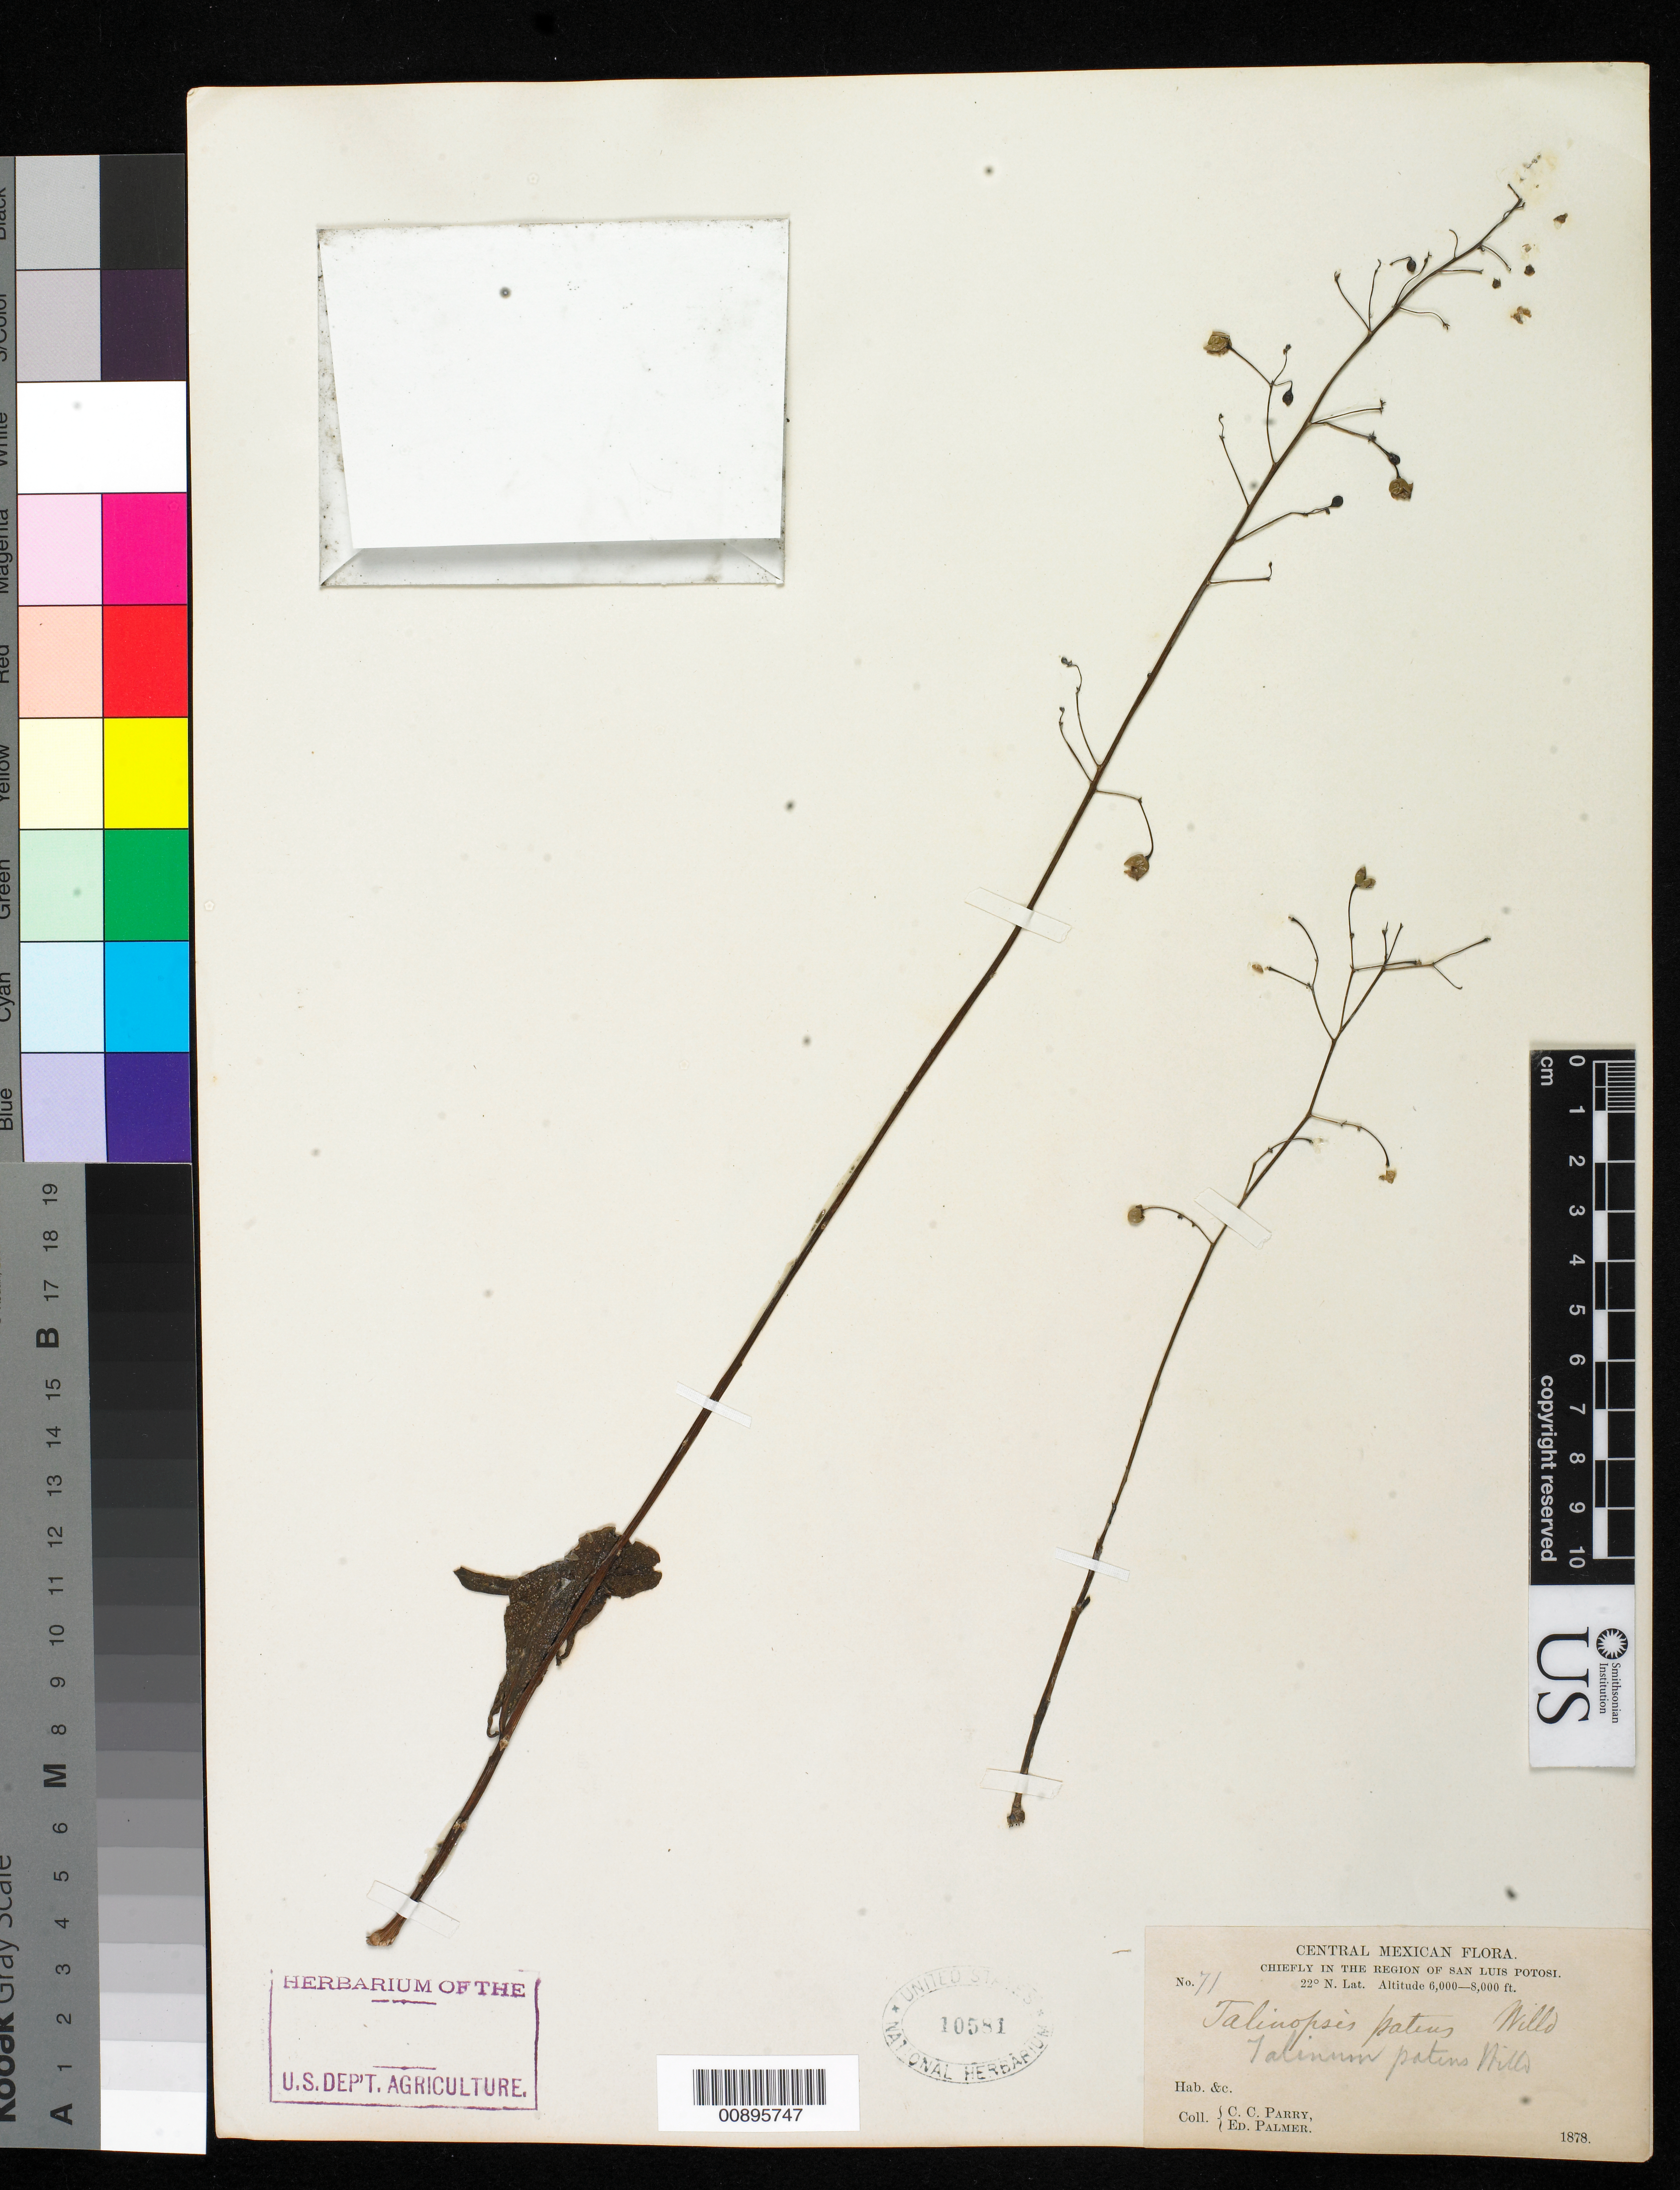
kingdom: Plantae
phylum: Tracheophyta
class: Magnoliopsida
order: Caryophyllales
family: Talinaceae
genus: Talinum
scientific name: Talinum patens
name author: (L.) Willd.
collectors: C. C. Parry & E. Palmer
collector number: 71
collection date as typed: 1878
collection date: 1878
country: Mexico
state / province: San Luis Potosí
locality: Chiefly in the region of San Luis Potosí.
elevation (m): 1829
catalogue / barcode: US 10581